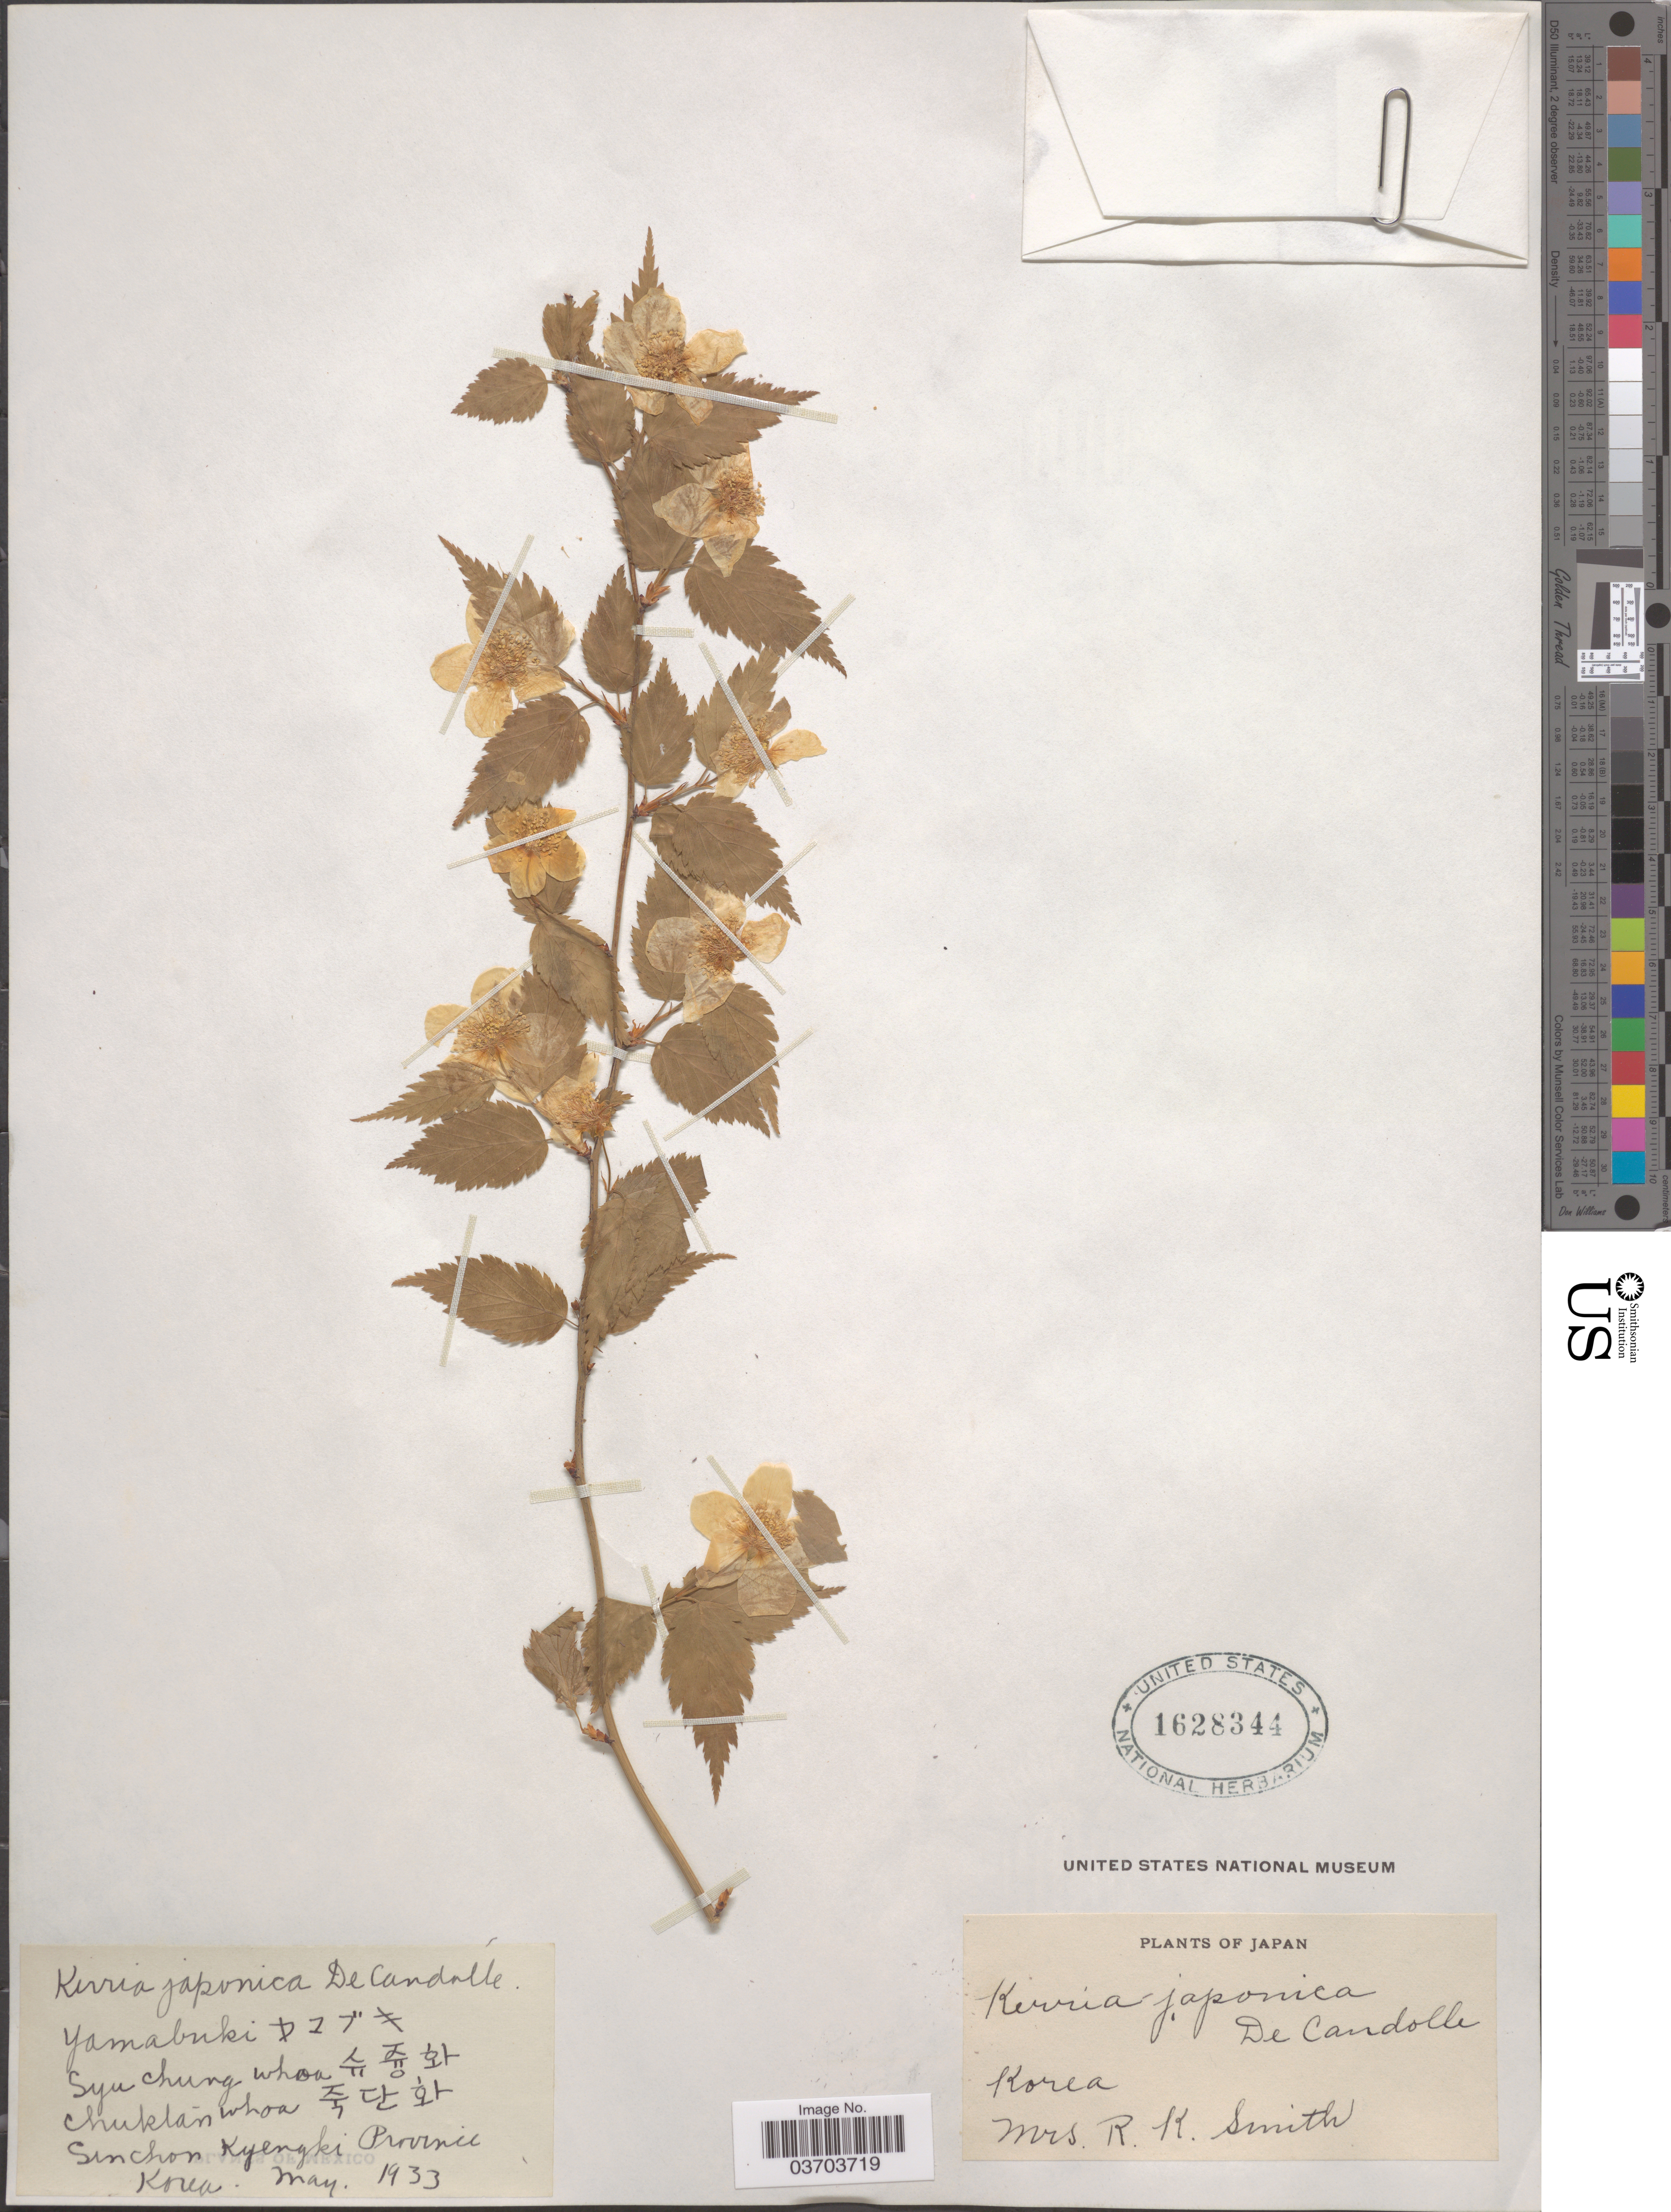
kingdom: Plantae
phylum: Tracheophyta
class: Magnoliopsida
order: Rosales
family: Rosaceae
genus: Kerria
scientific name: Kerria japonica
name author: (L.) DC.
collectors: Mrs. R. K. Smith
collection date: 1933-05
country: South Korea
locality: Yamabuki X. Syu Chung Whoa X. Chuklan Whoa X. Sin Chon Kyengki Province Korea.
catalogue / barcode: US 1628344